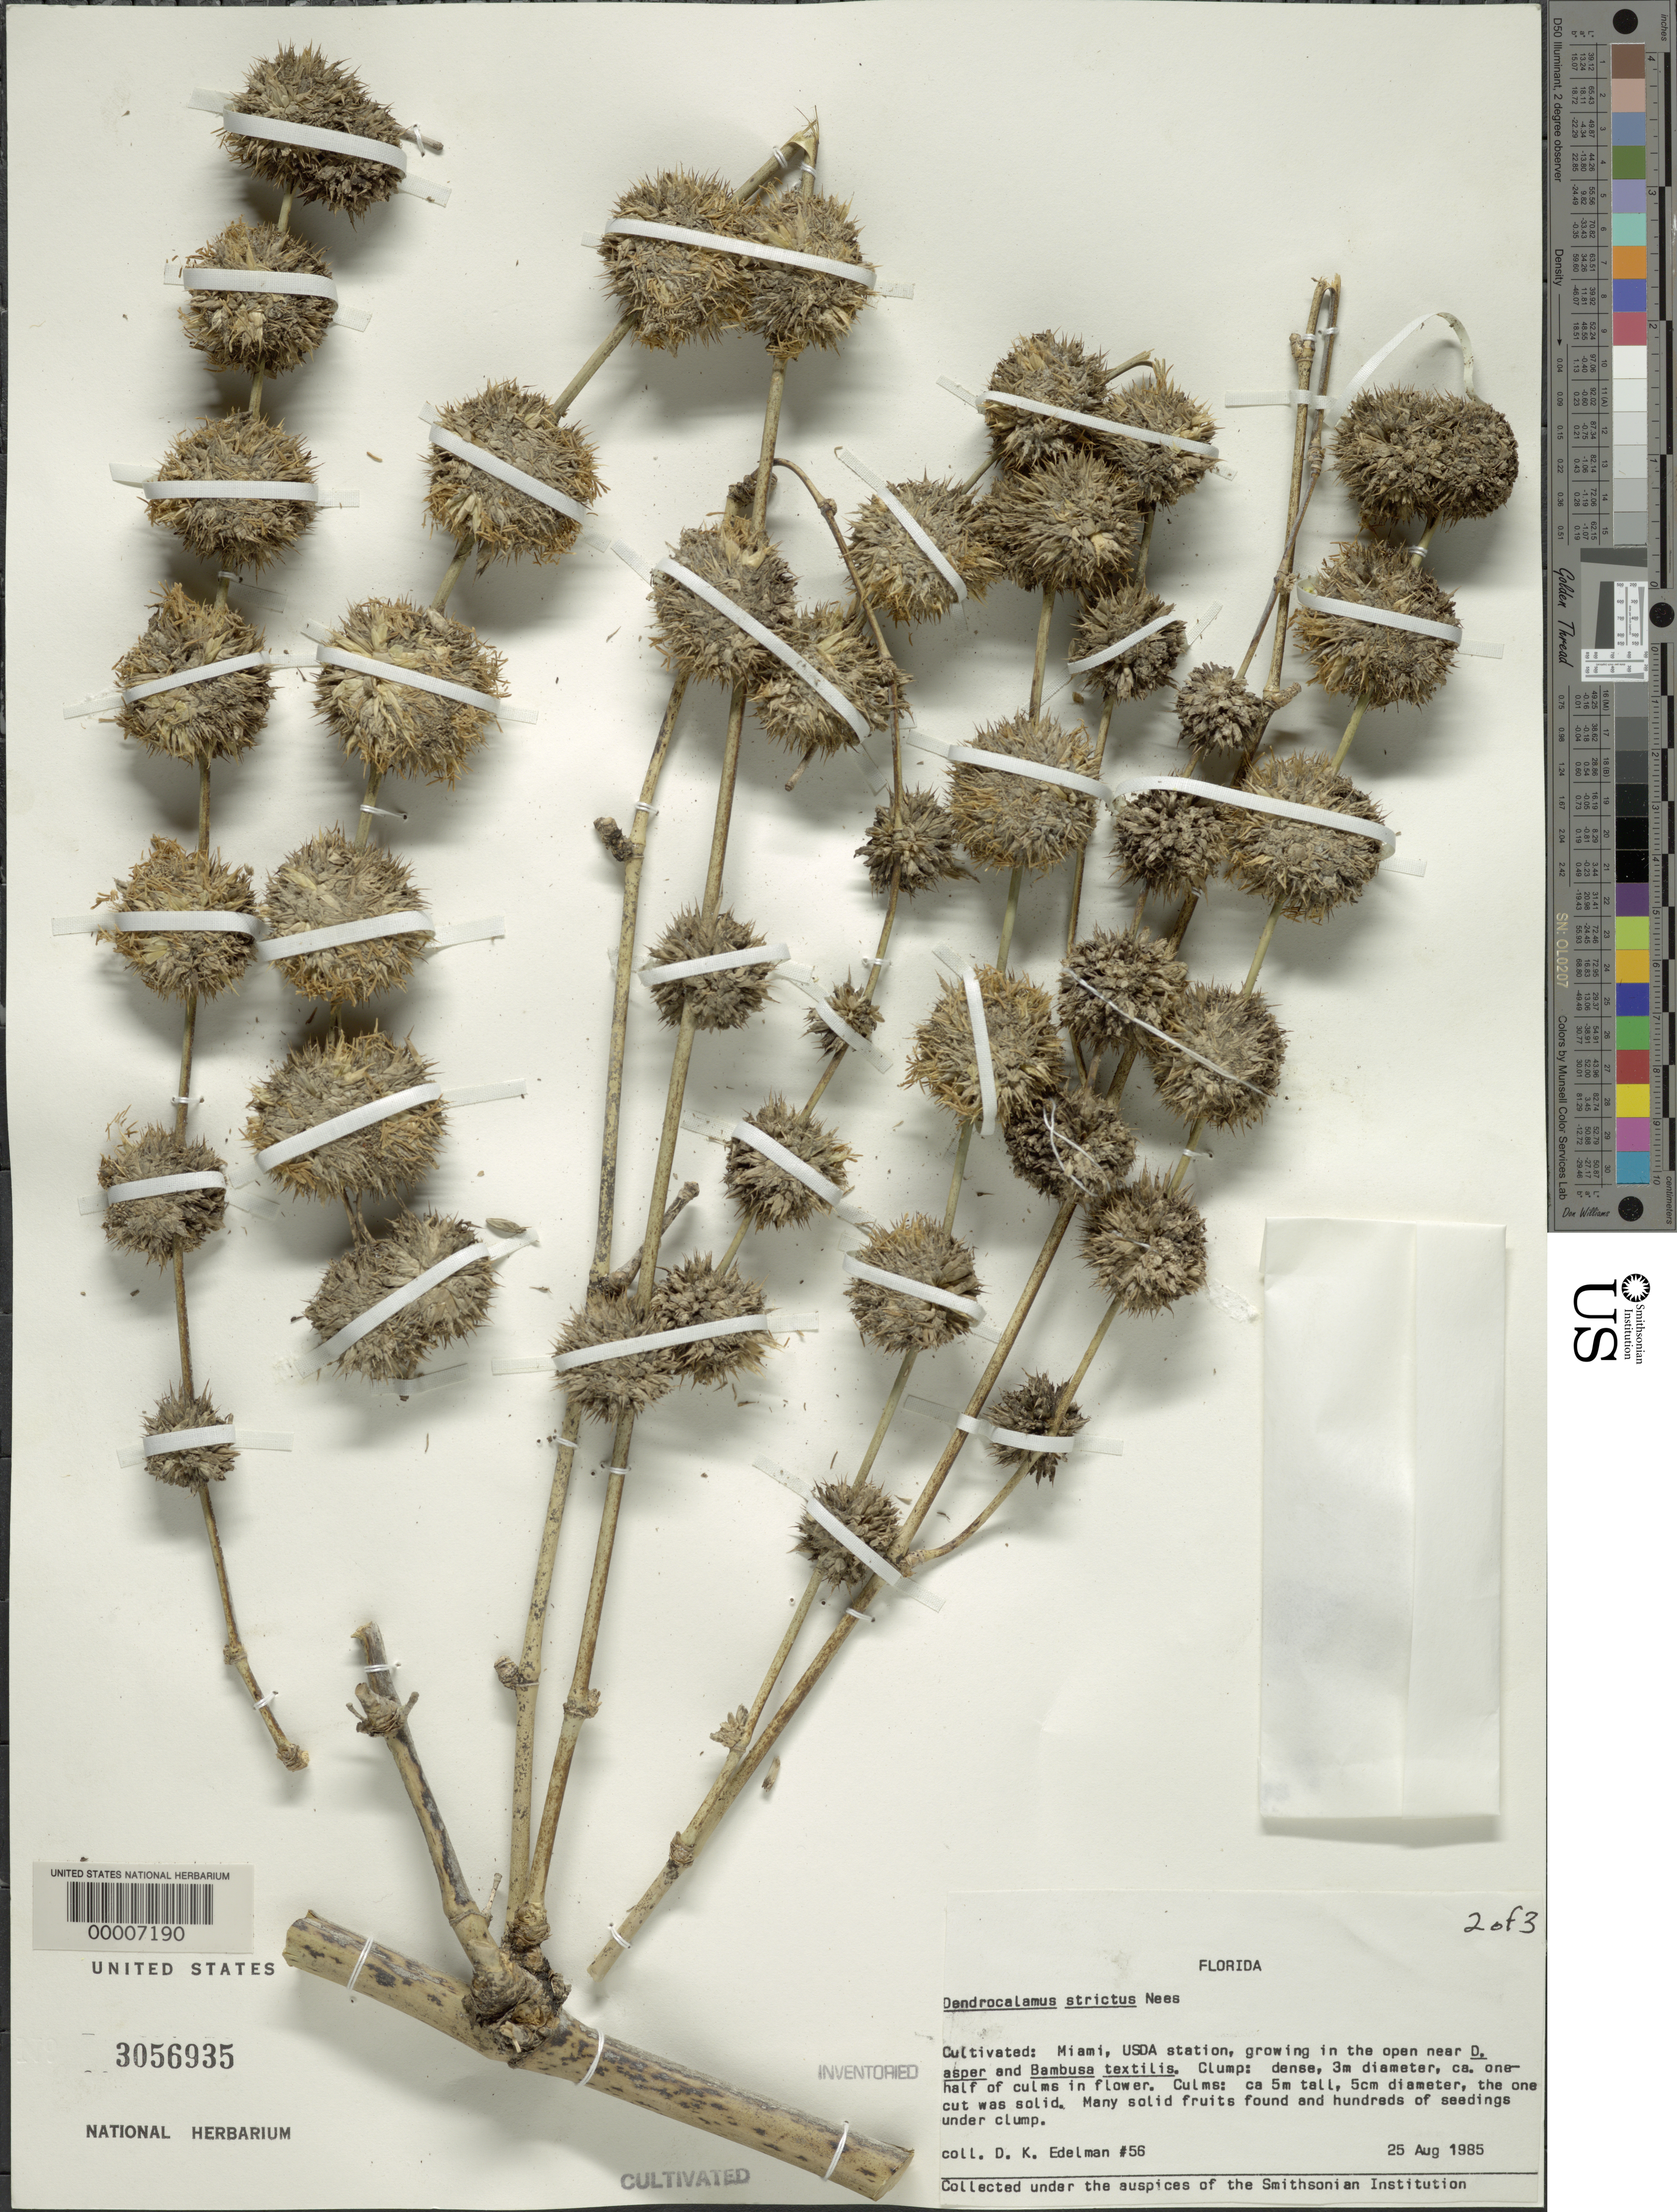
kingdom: Plantae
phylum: Tracheophyta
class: Liliopsida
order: Poales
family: Poaceae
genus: Dendrocalamus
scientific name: Dendrocalamus strictus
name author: (Roxb.) Nees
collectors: D. Edelman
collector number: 56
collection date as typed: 25 Aug 1985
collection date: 1985-08-25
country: United States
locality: Miami, usda station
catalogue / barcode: US 3056935